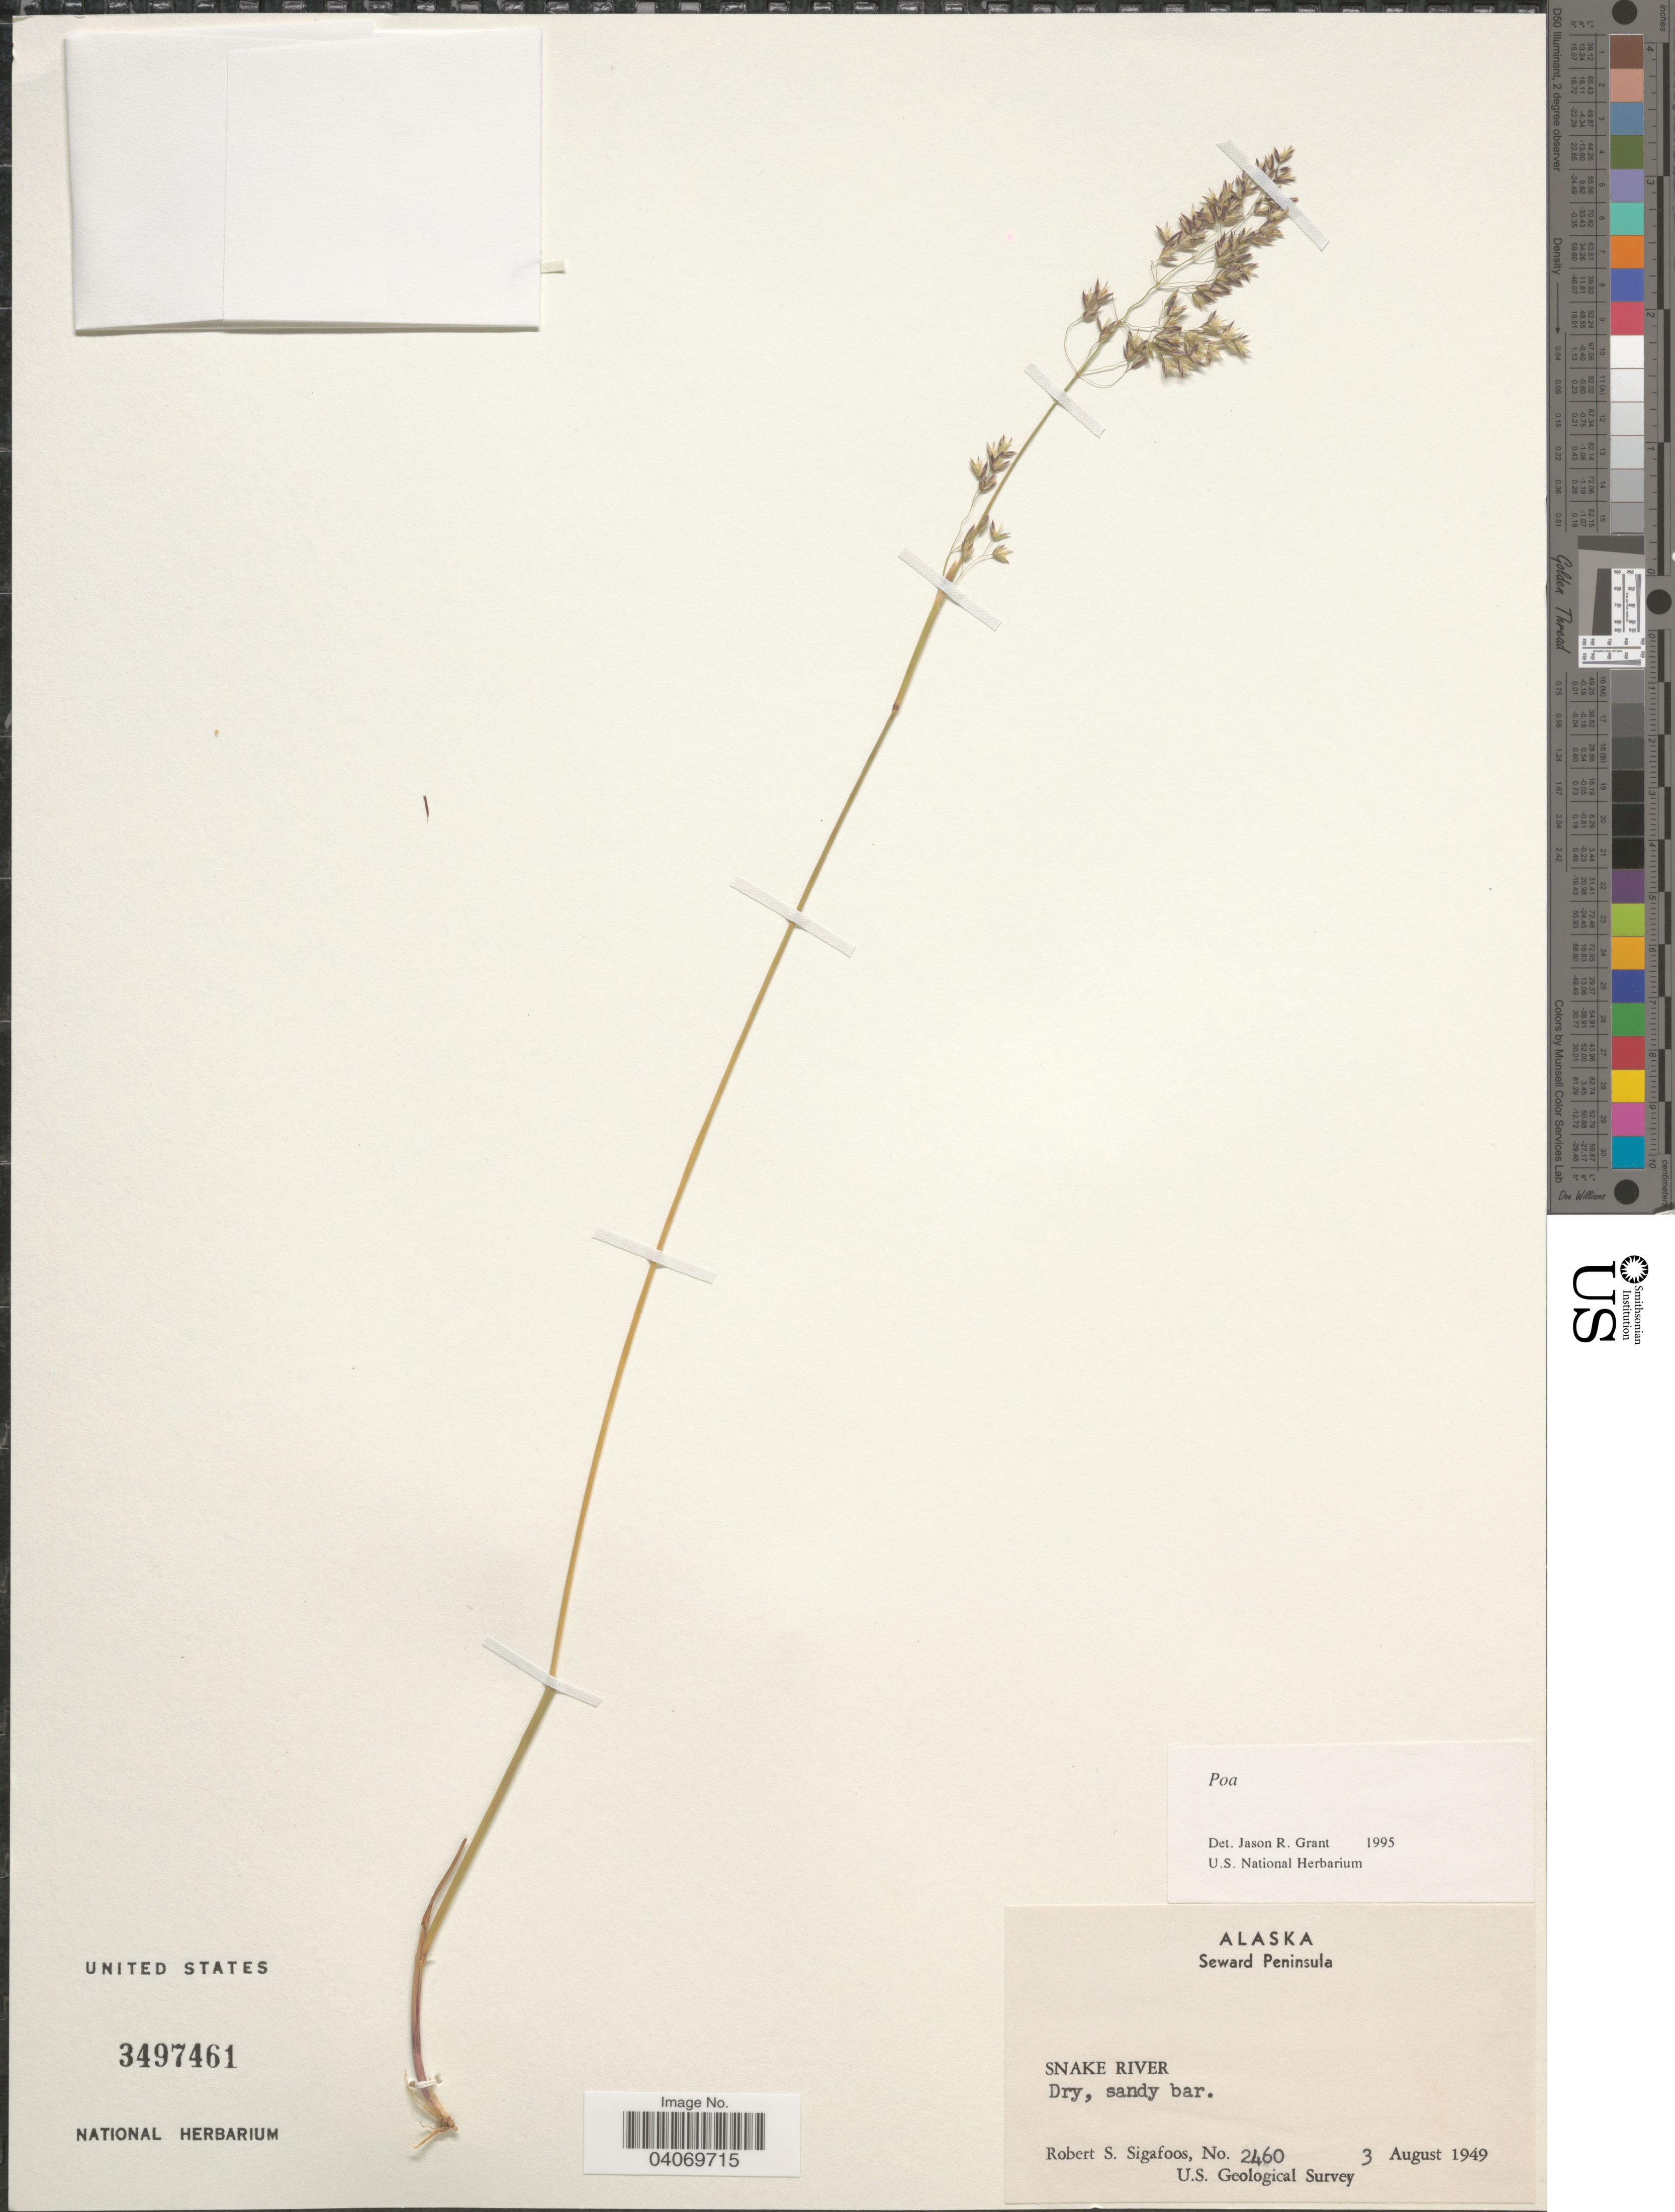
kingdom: Plantae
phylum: Tracheophyta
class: Liliopsida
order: Poales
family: Poaceae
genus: Poa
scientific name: Poa sp.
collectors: R. Sigafoos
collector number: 2460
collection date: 1949-08-03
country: United States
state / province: Alaska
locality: Seward Peninsula. Snake River. U.S. Geological Survey.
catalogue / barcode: US 3497461